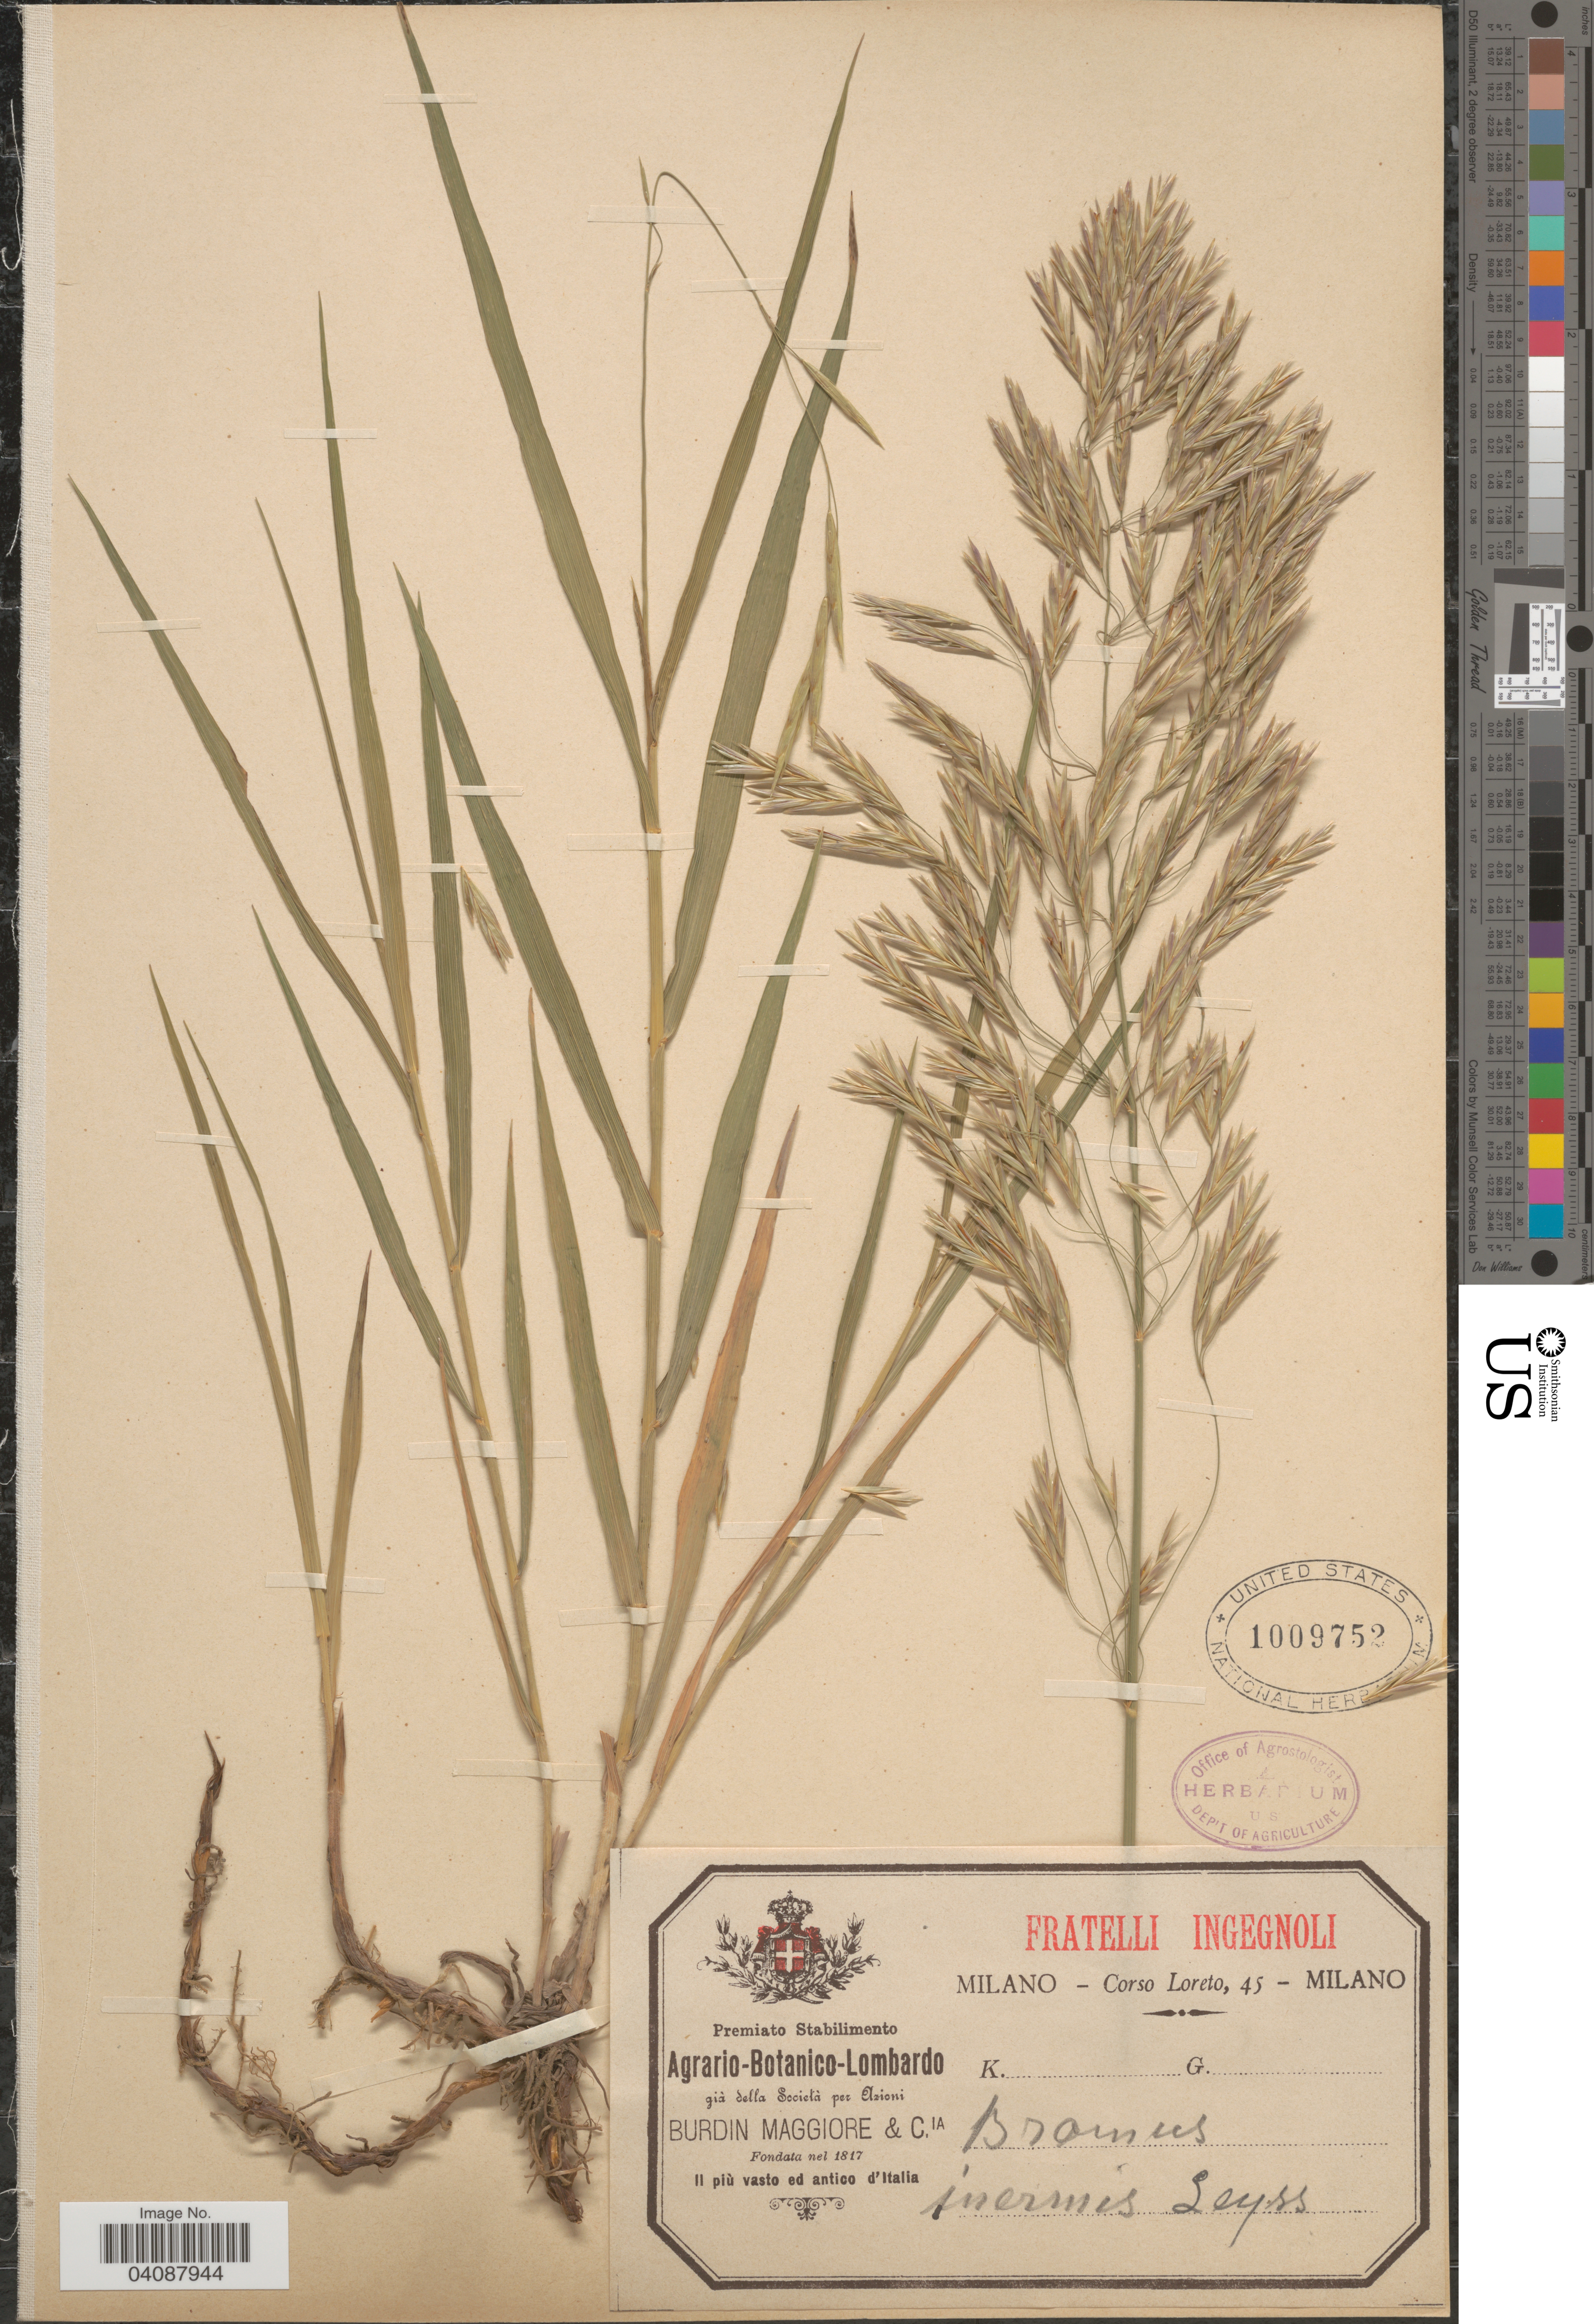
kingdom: Plantae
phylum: Tracheophyta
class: Liliopsida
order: Poales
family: Poaceae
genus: Bromus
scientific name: Bromus inermis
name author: Leyss.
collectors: Loreto, C.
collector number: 45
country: Italy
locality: Il più vasto ed antico d'Italia.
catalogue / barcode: US 1009752